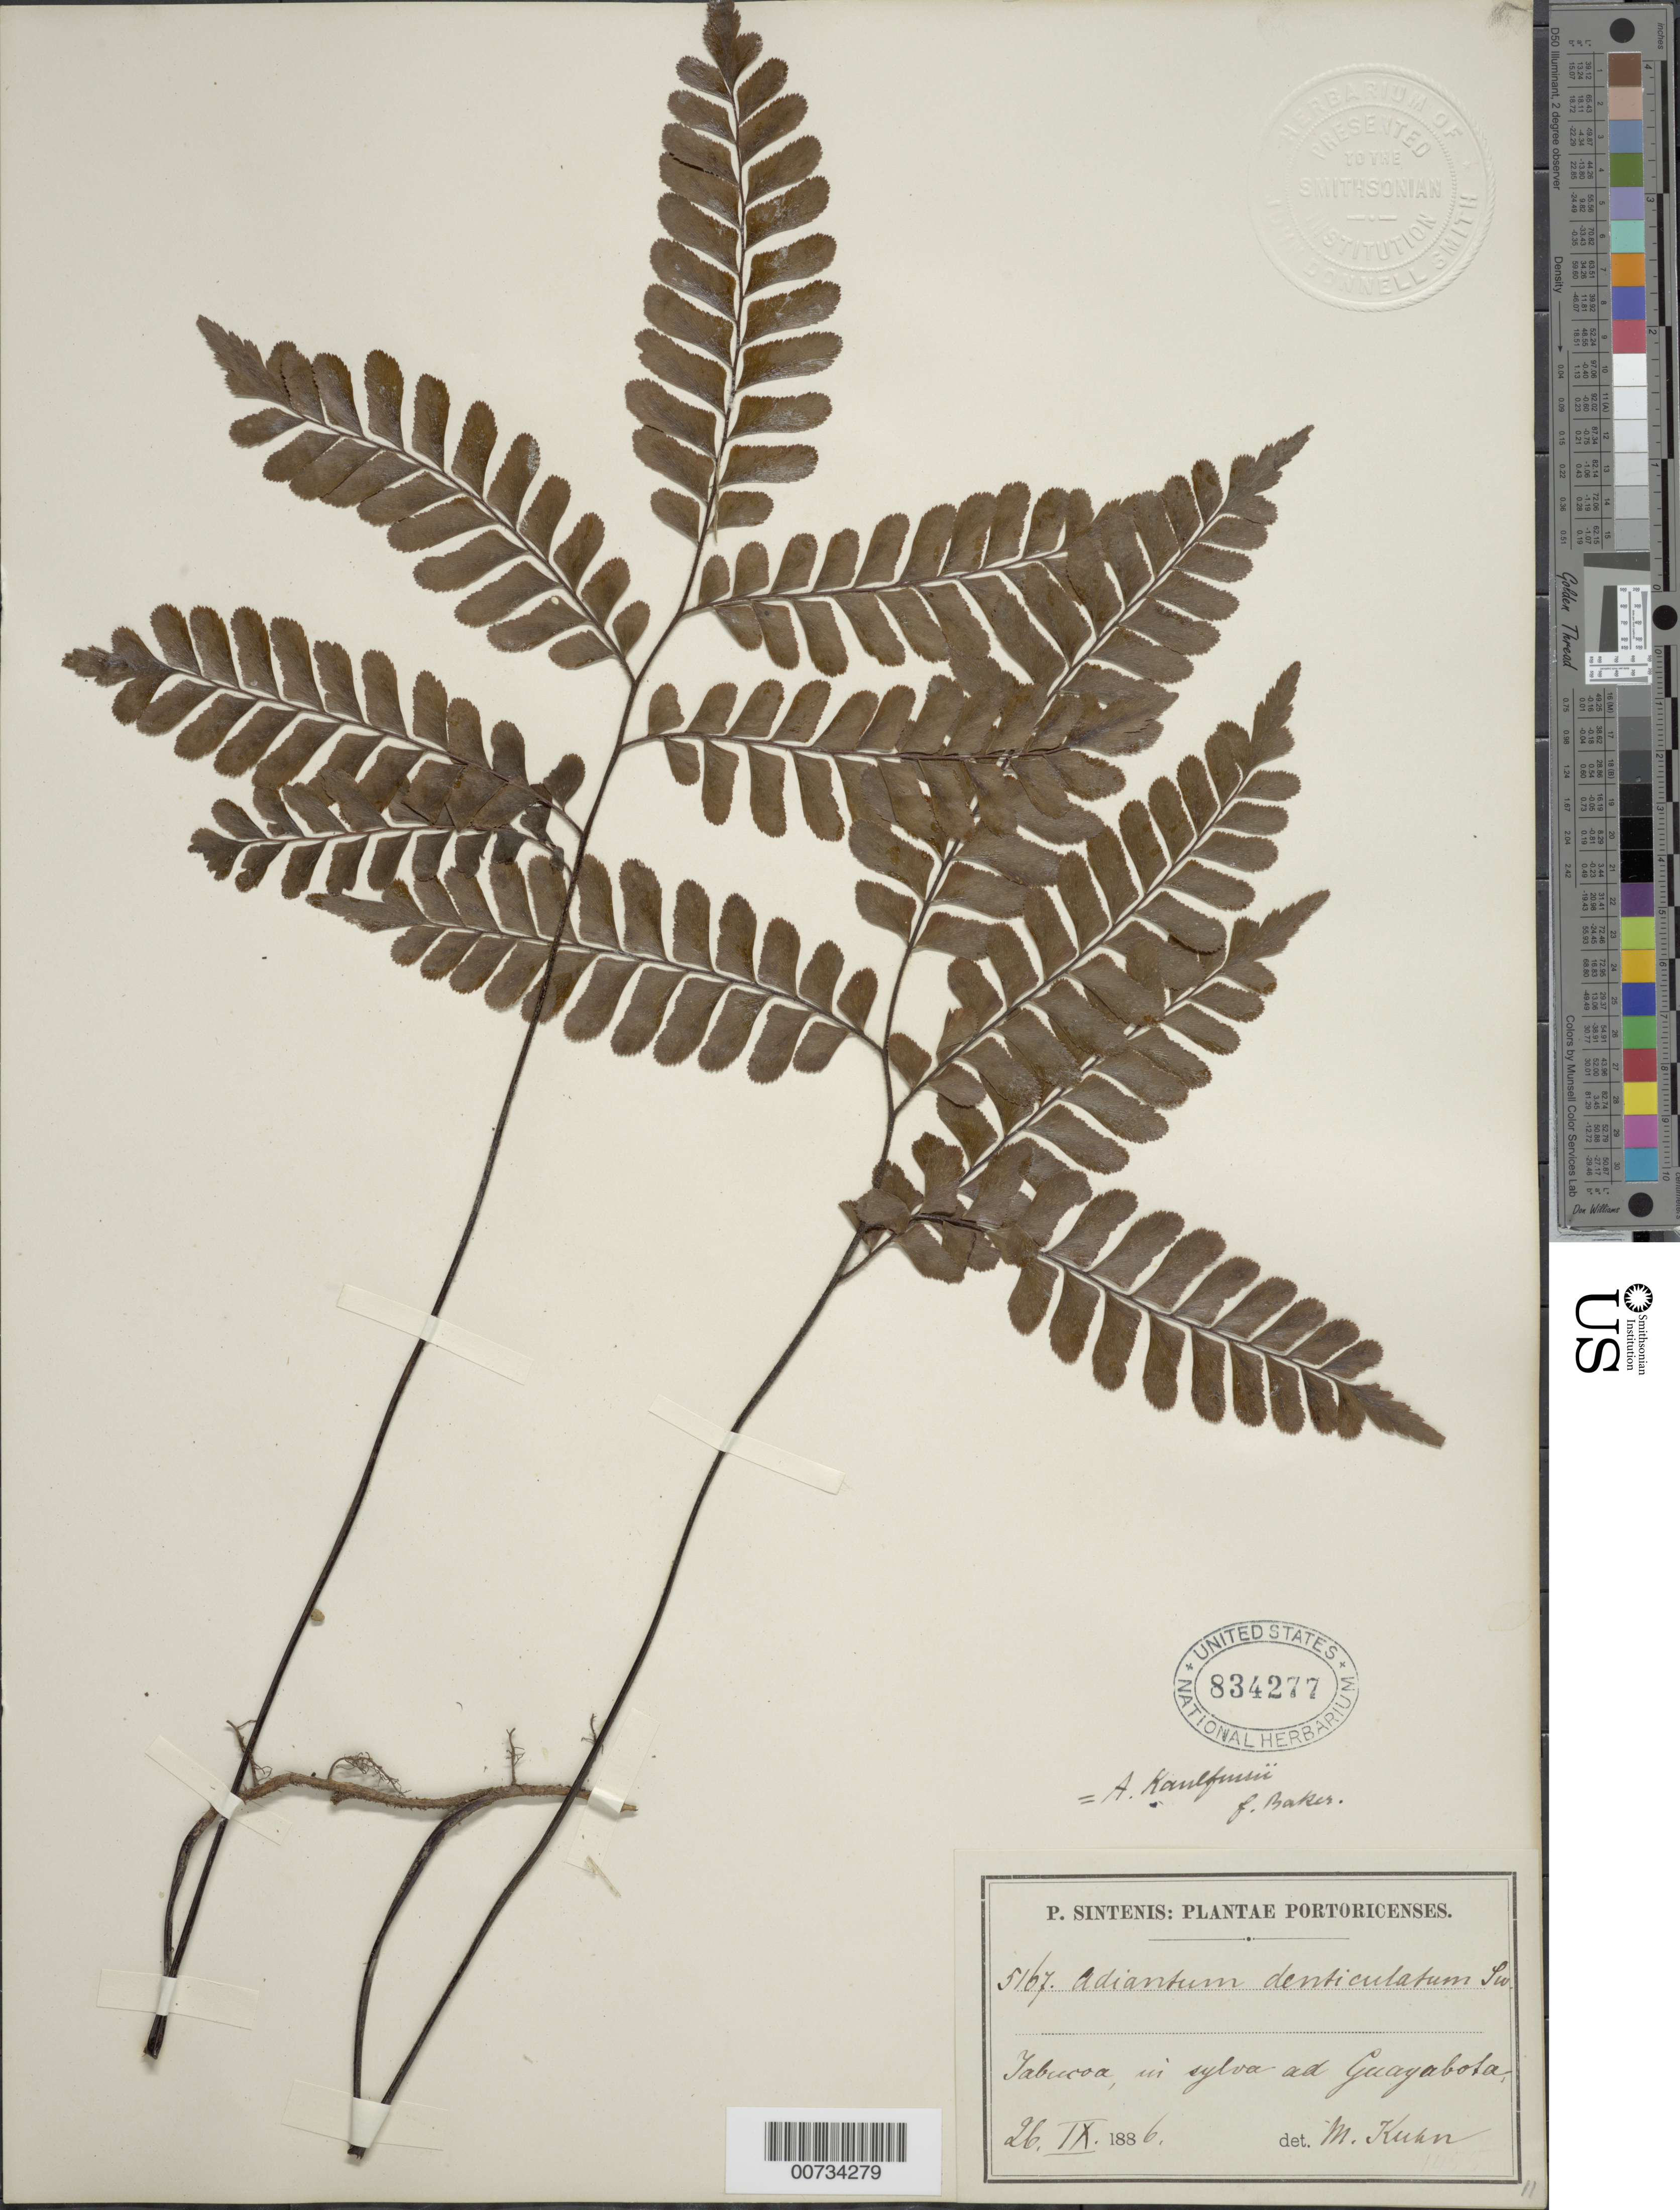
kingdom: Plantae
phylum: Tracheophyta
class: Polypodiopsida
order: Polypodiales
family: Pteridaceae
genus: Adiantum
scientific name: Adiantum latifolium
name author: Lam.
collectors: P. Sintenis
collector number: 5167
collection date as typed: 26 Sep 1886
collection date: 1886-09-26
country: Puerto Rico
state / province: Yabucoa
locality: Yabucoa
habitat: In sylva ad Guayabota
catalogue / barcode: US 834277